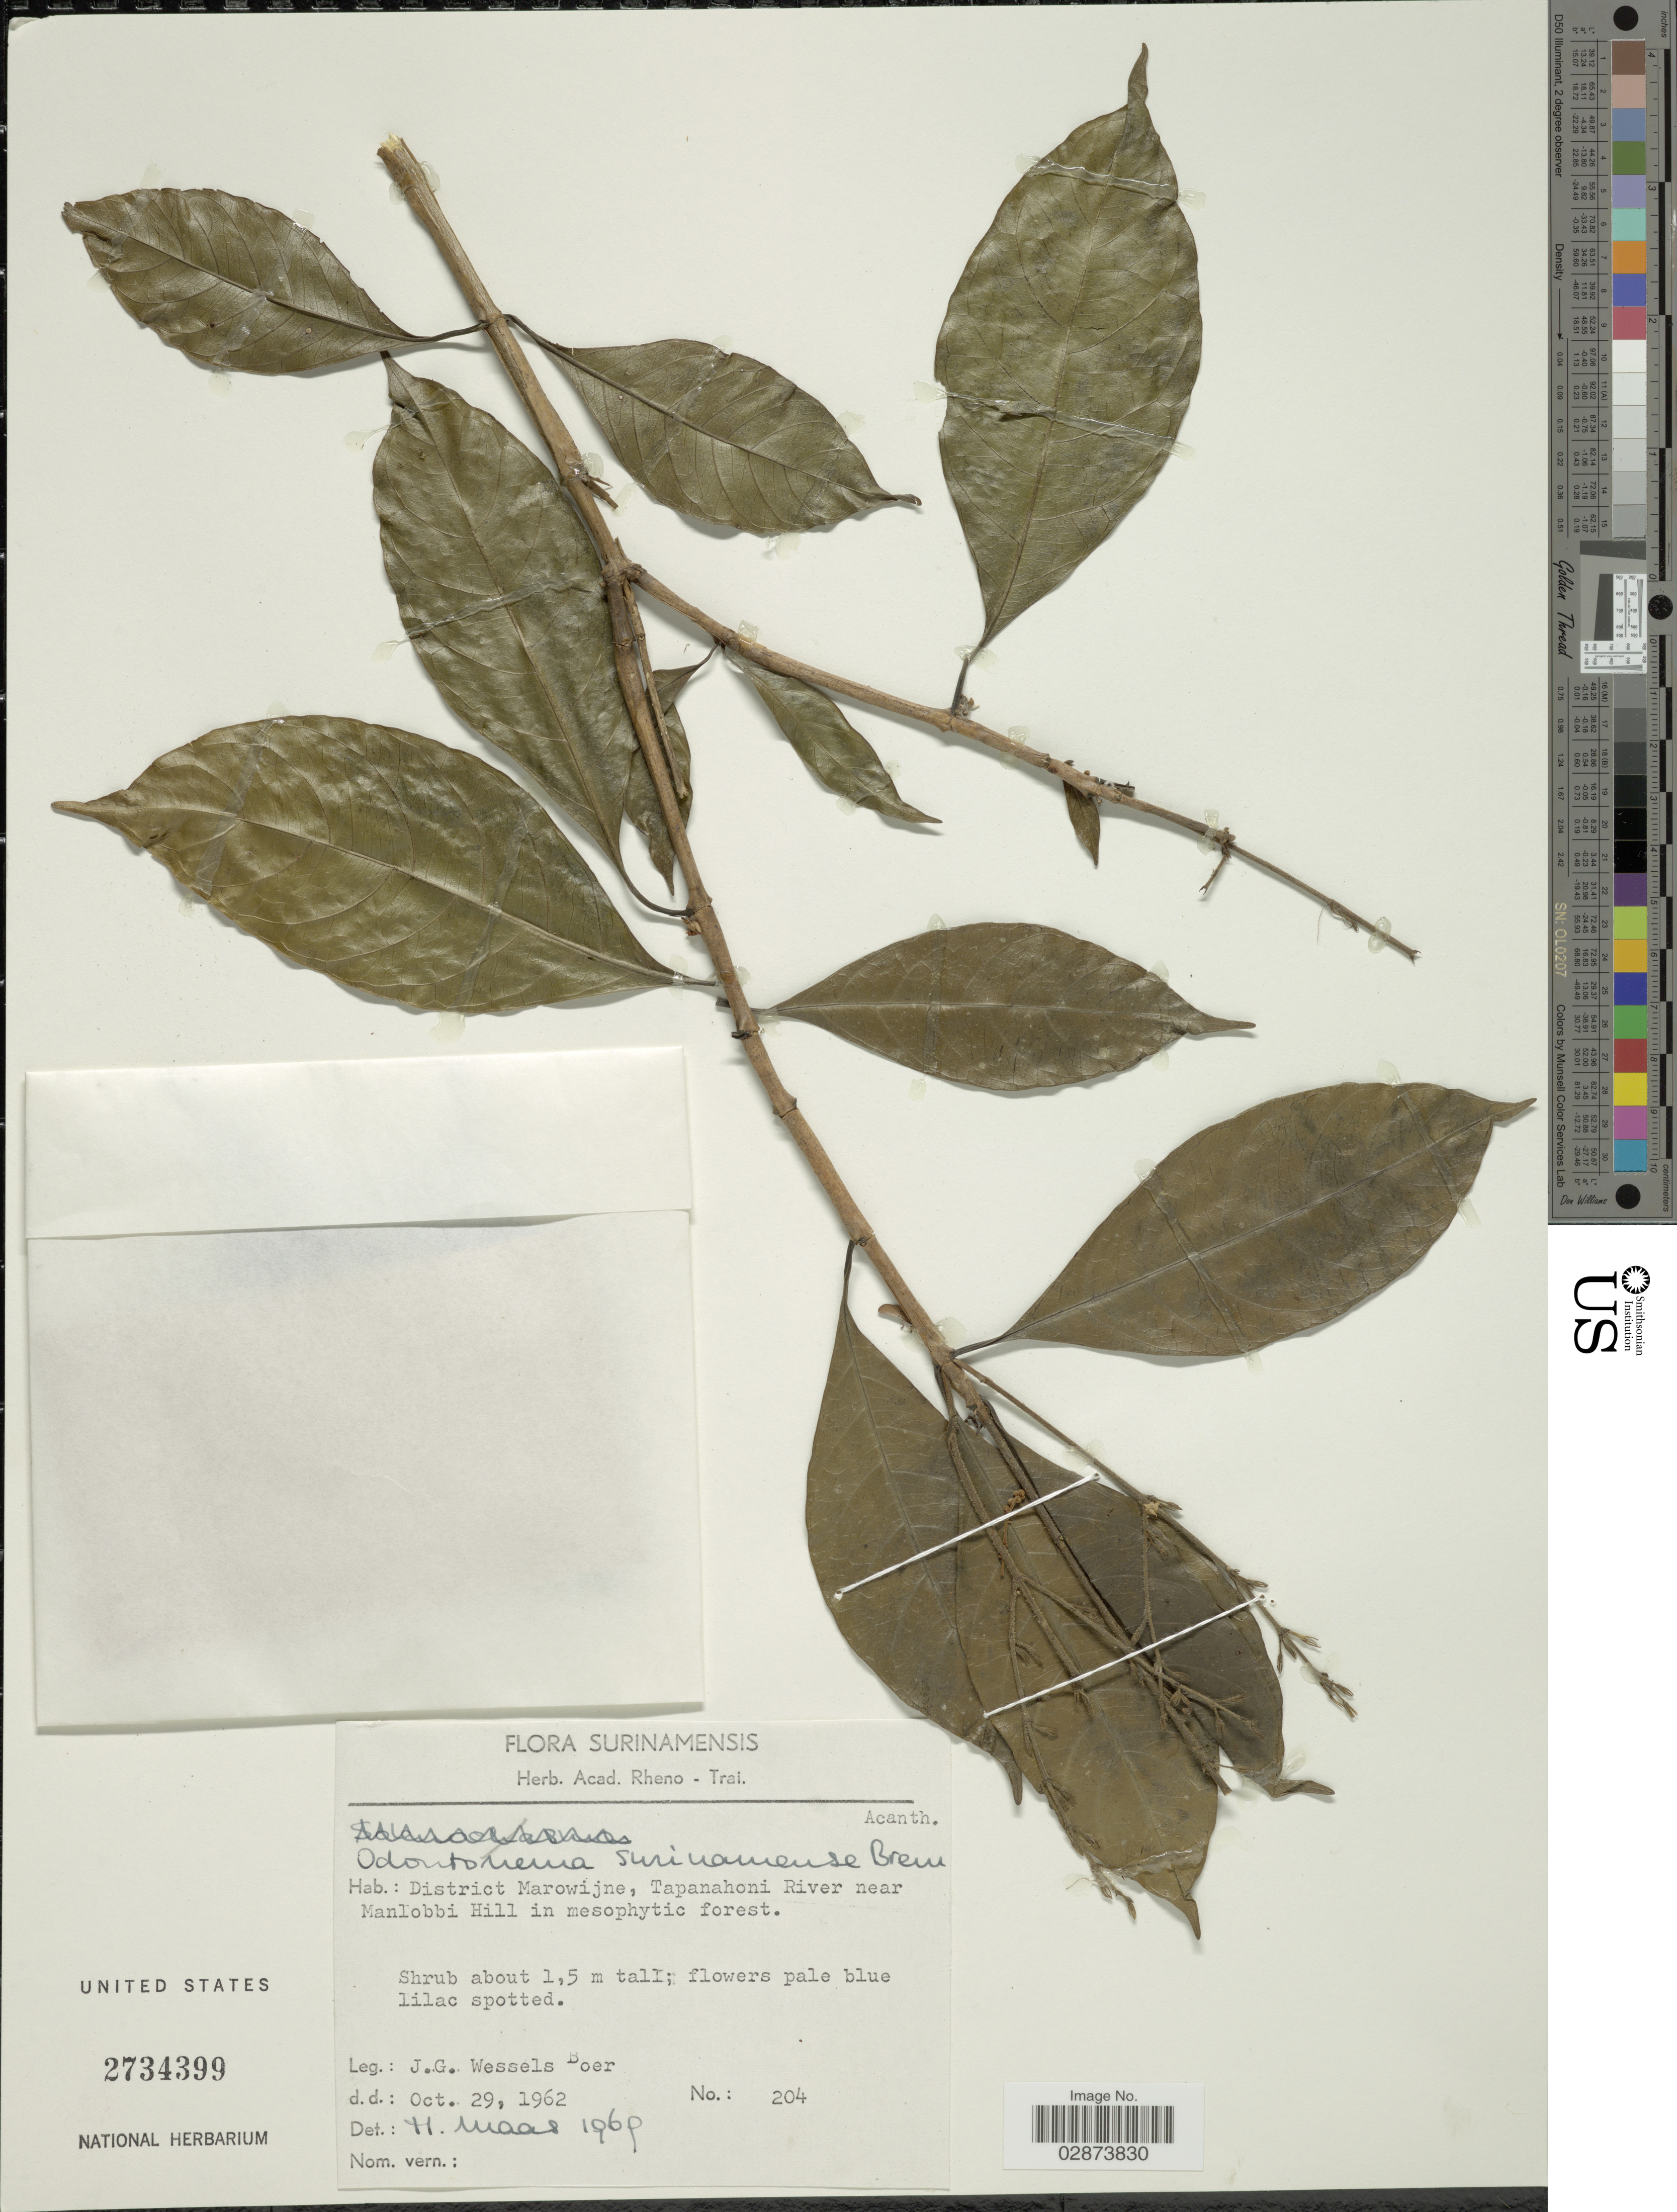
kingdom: Plantae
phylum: Tracheophyta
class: Magnoliopsida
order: Lamiales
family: Acanthaceae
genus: Pulchranthus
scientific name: Pulchranthus surinamensis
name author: (Bremek.) V.M. Baum et al.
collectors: J. G. Wessels Boer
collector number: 204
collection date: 1962-10-29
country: Suriname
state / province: Marowijne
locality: District Marowijne, Tapanahoni River near Malobbi Hill.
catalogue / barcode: US 2734399